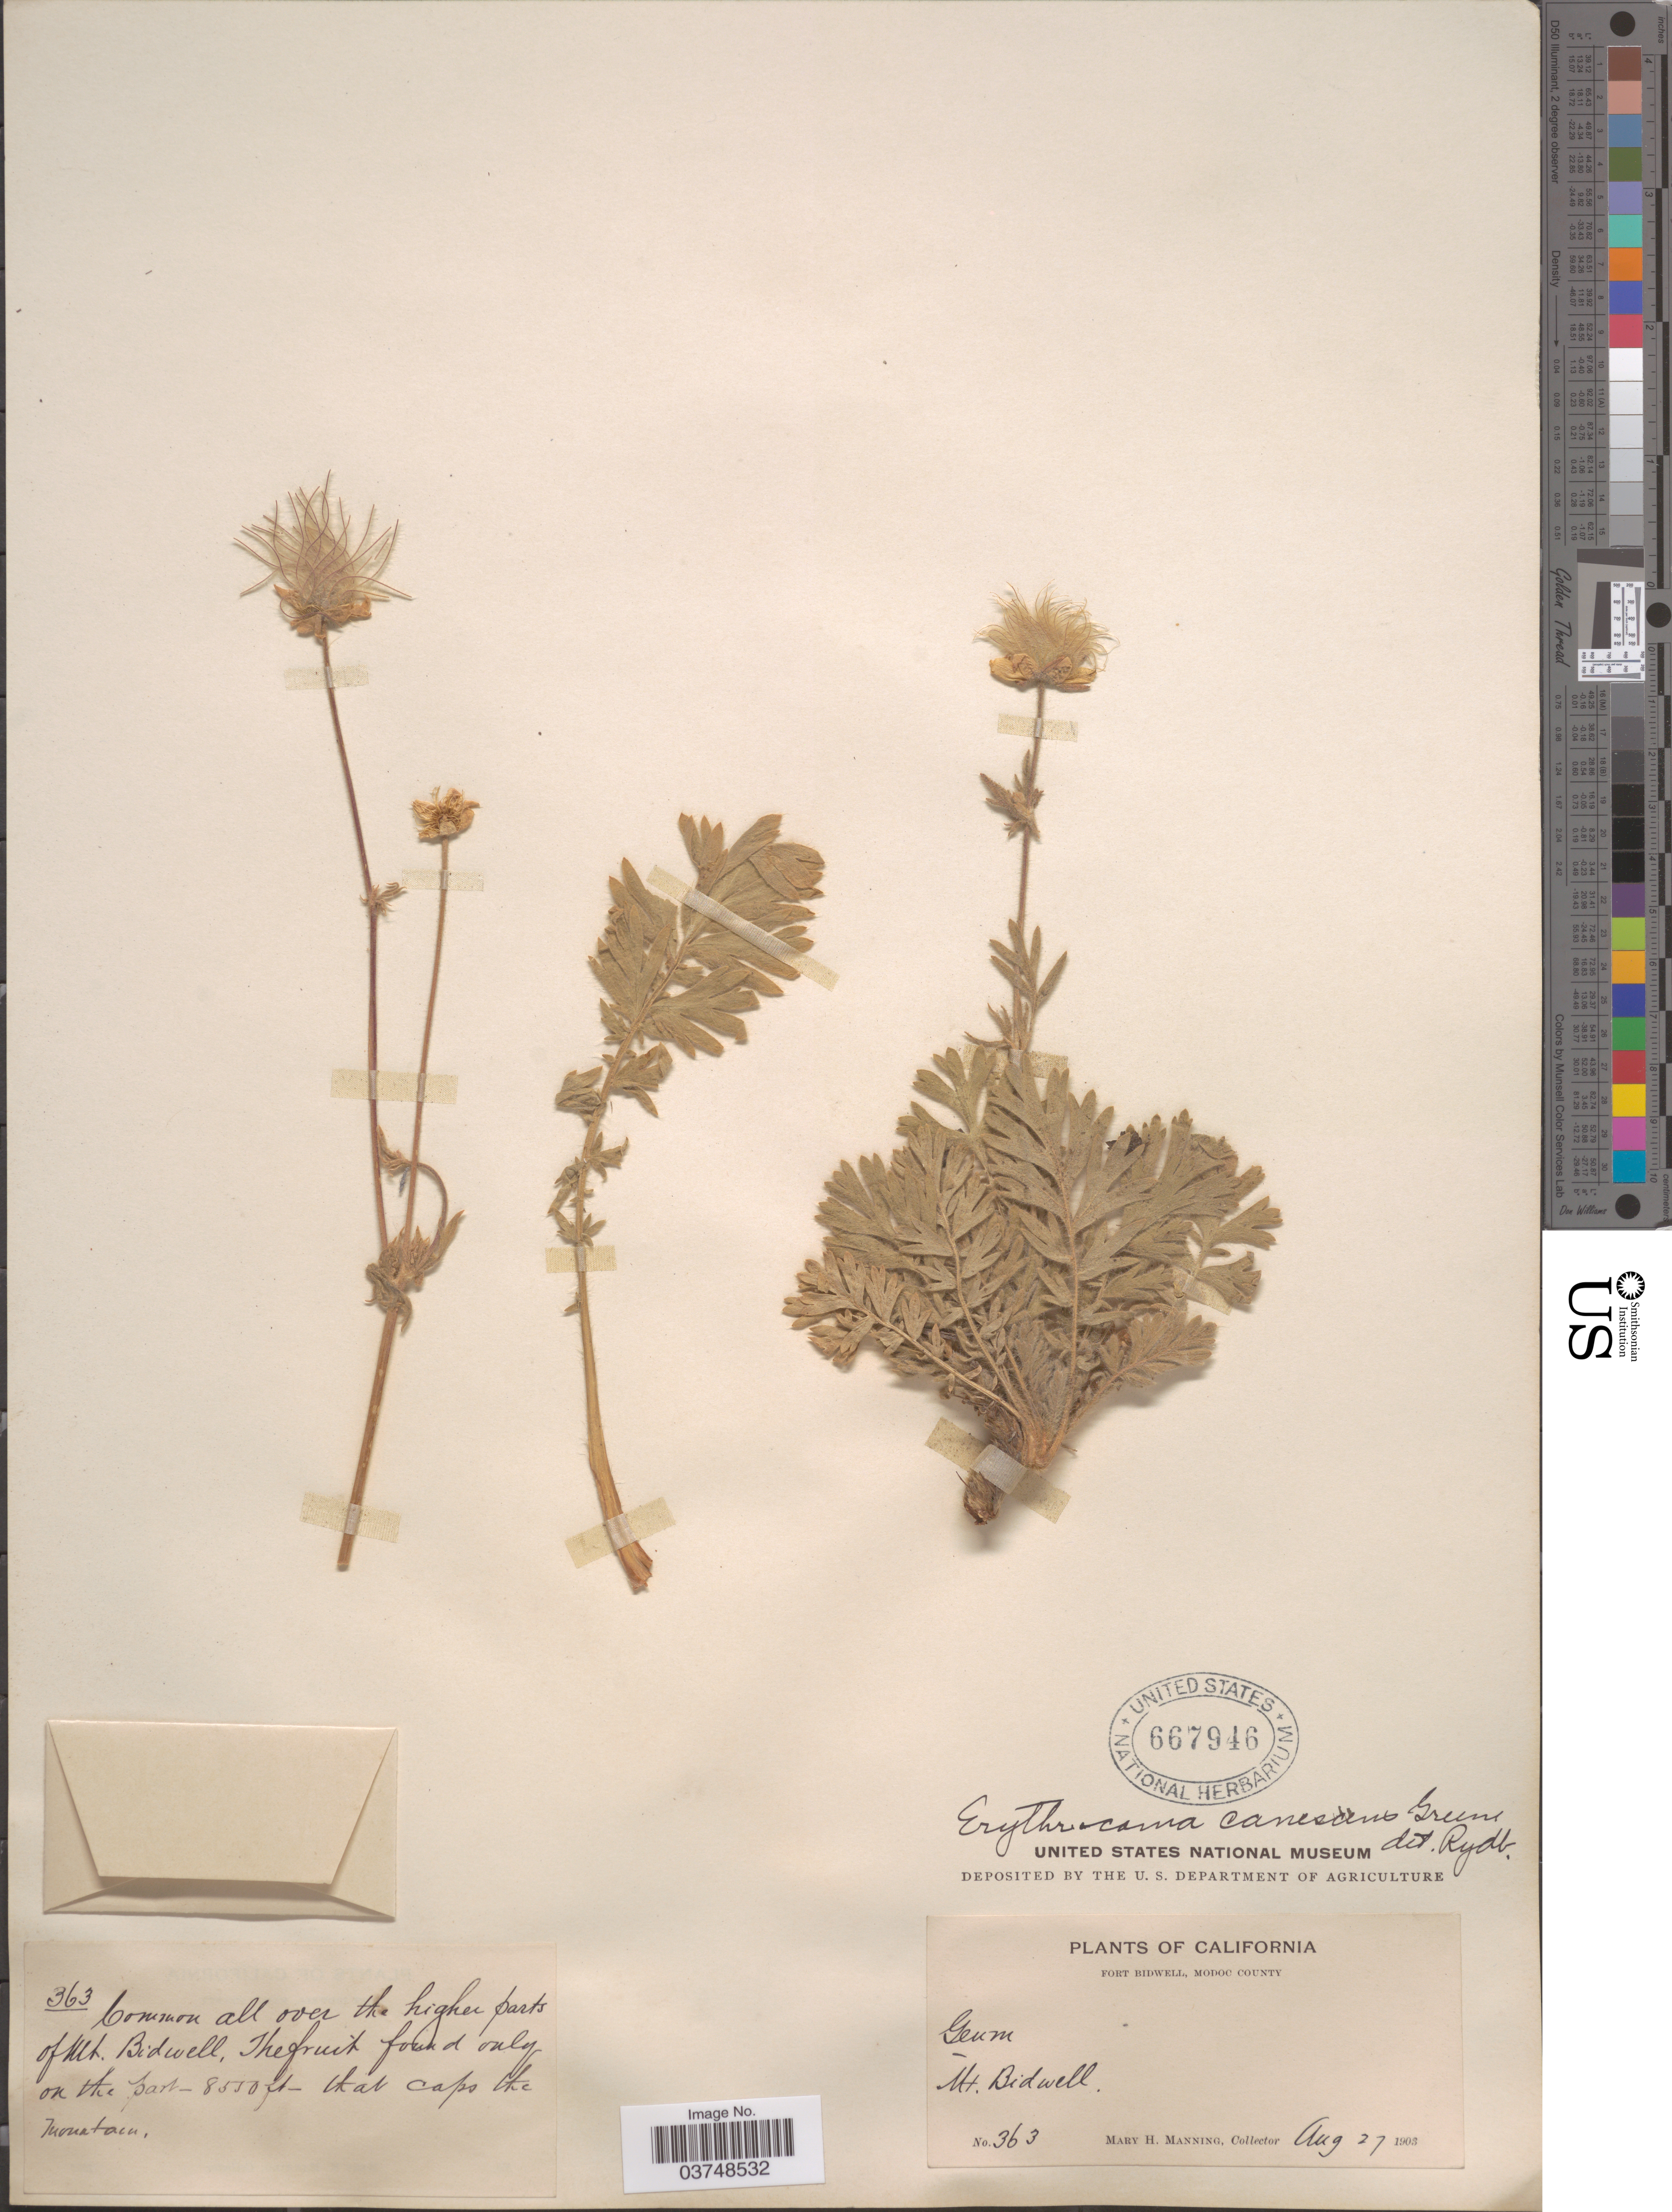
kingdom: Plantae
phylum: Tracheophyta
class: Magnoliopsida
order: Rosales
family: Rosaceae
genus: Geum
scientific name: Geum triflorum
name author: Pursh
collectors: M. Manning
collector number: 363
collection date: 1903-08-27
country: United States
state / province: California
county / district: Modoc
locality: Fort Bidwell, Modoc County. Mt. Bidwell. All over the higher parts of Mt. Bidwell.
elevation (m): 2606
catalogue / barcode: US 667946